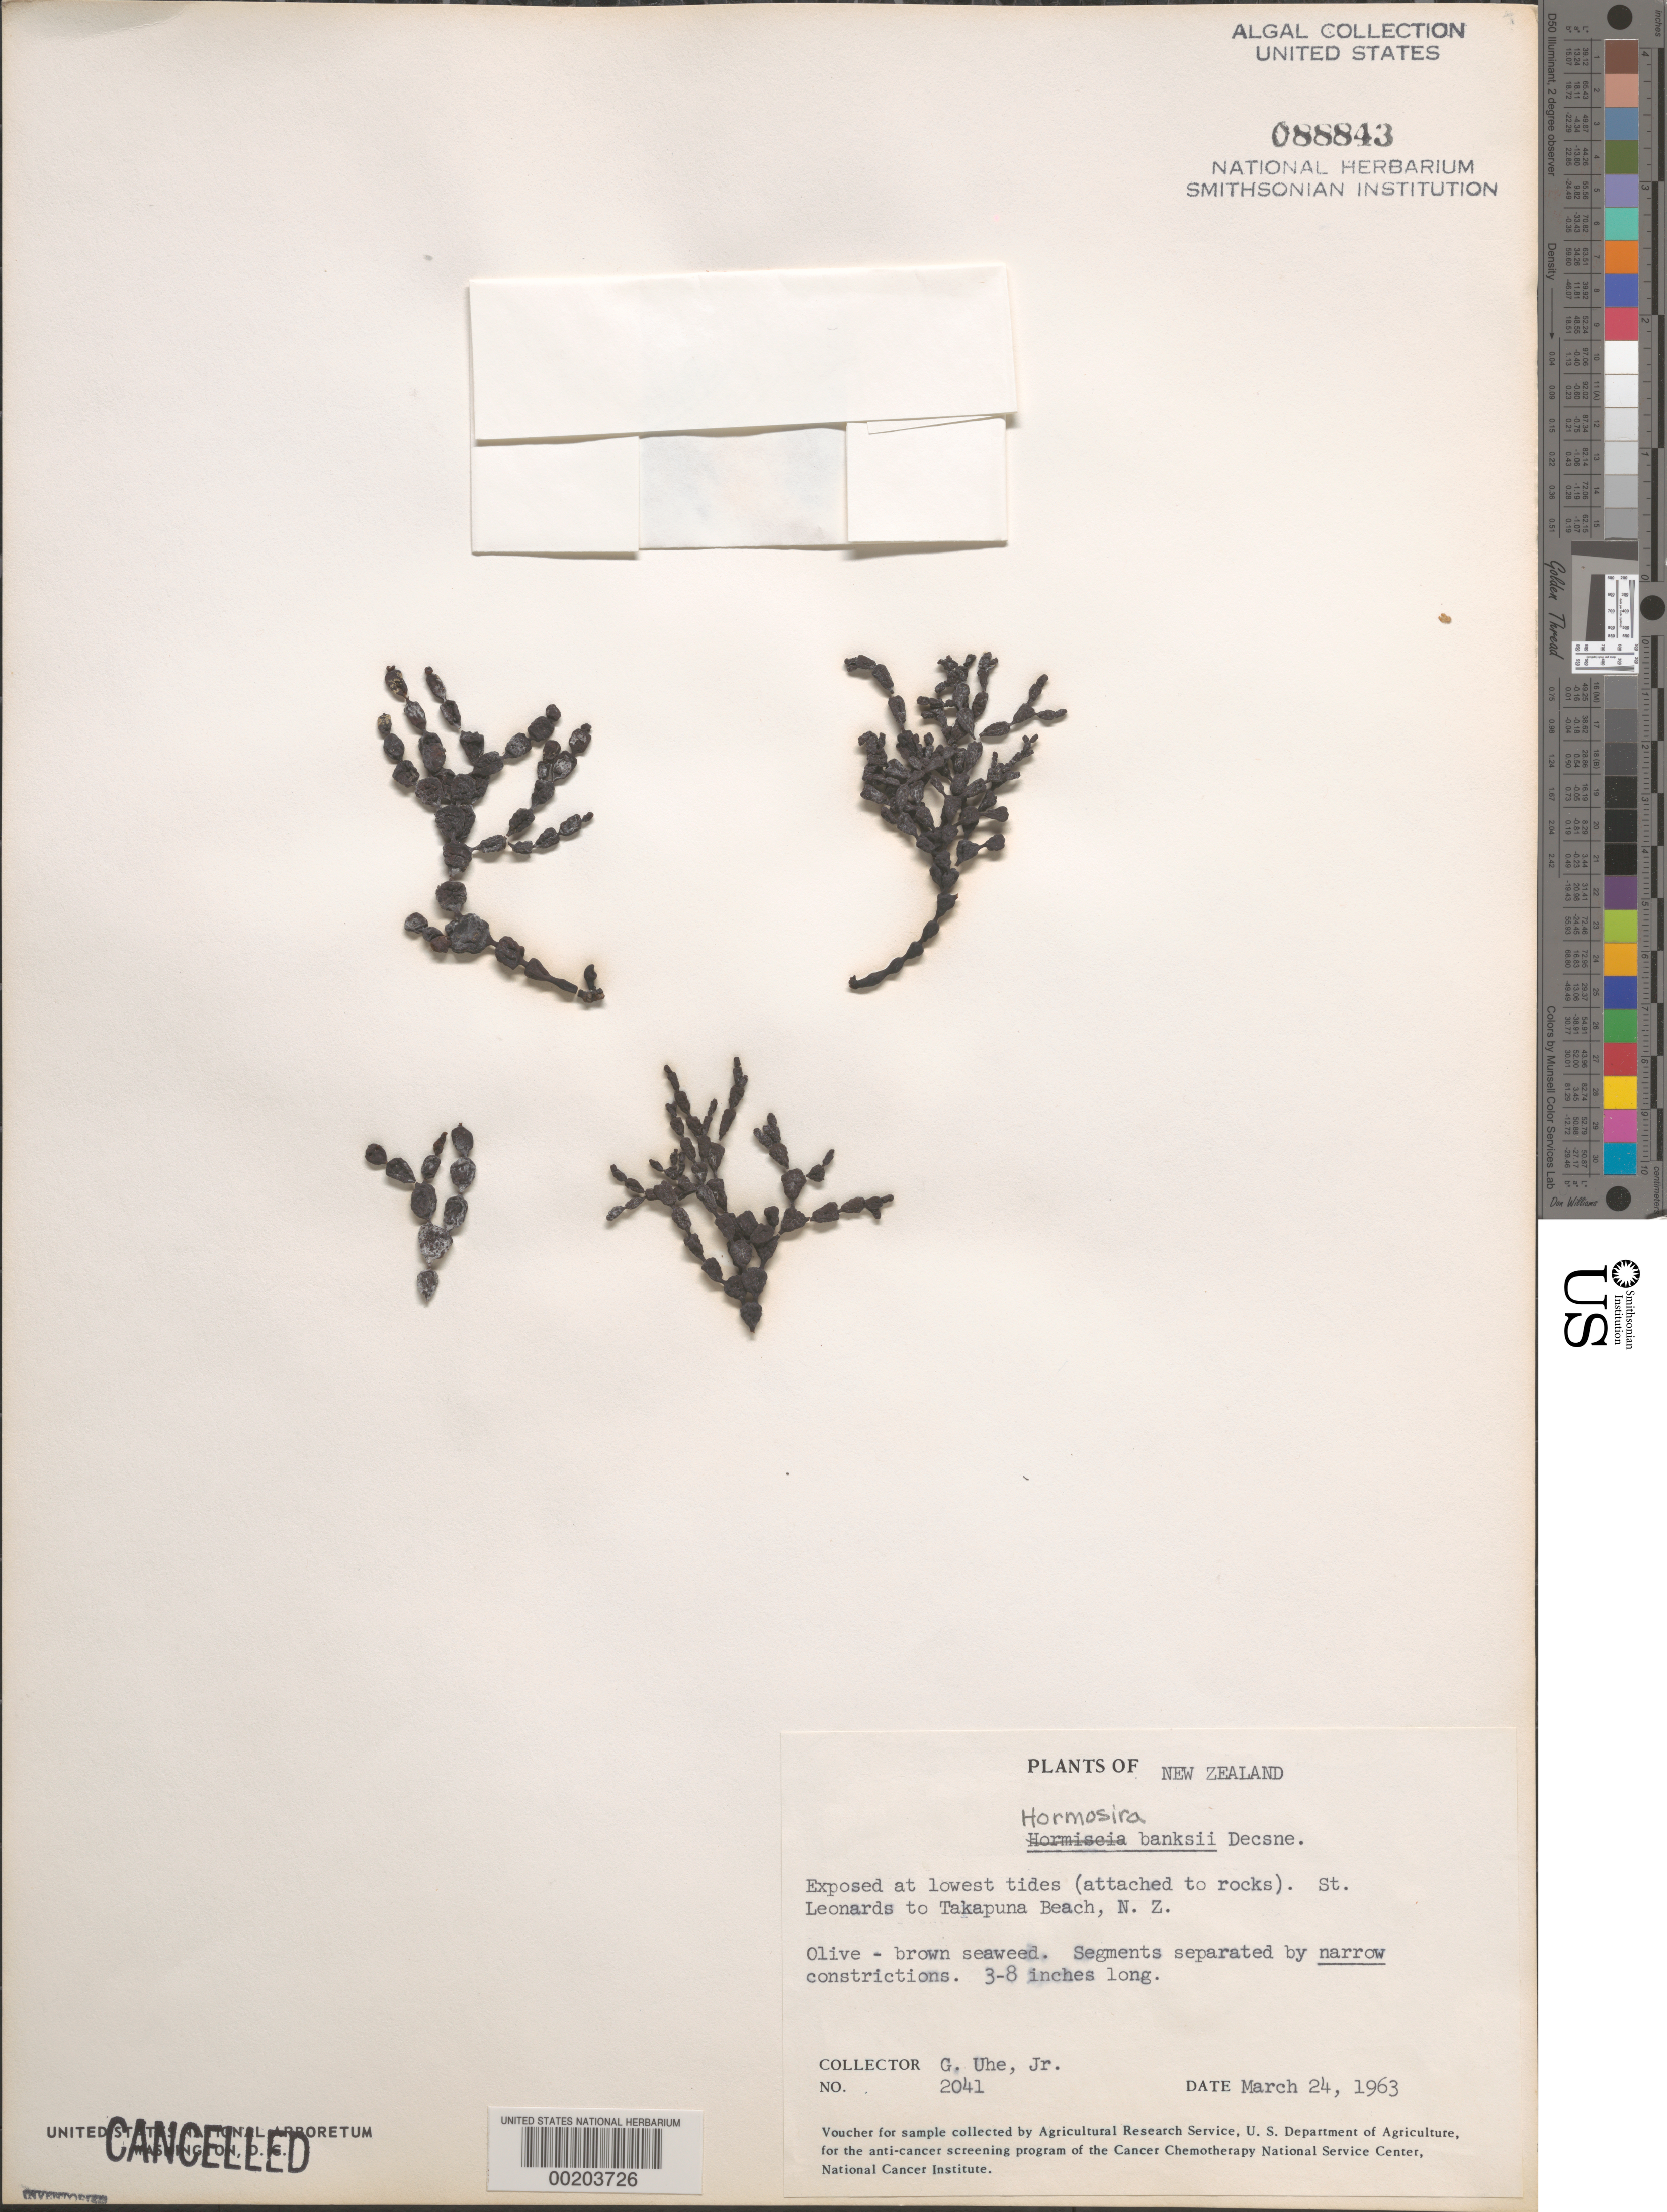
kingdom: Chromista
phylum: Ochrophyta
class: Phaeophyceae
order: Fucales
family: Hormosiraceae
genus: Hormosira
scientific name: Hormosira banksii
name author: (Turner) Decne.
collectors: G. Uhe Jr.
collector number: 2041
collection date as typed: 24 Mar 1963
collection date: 1963-03-24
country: New Zealand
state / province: Auckland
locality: Between takapuna and st. leonards beaches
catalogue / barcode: US 88843